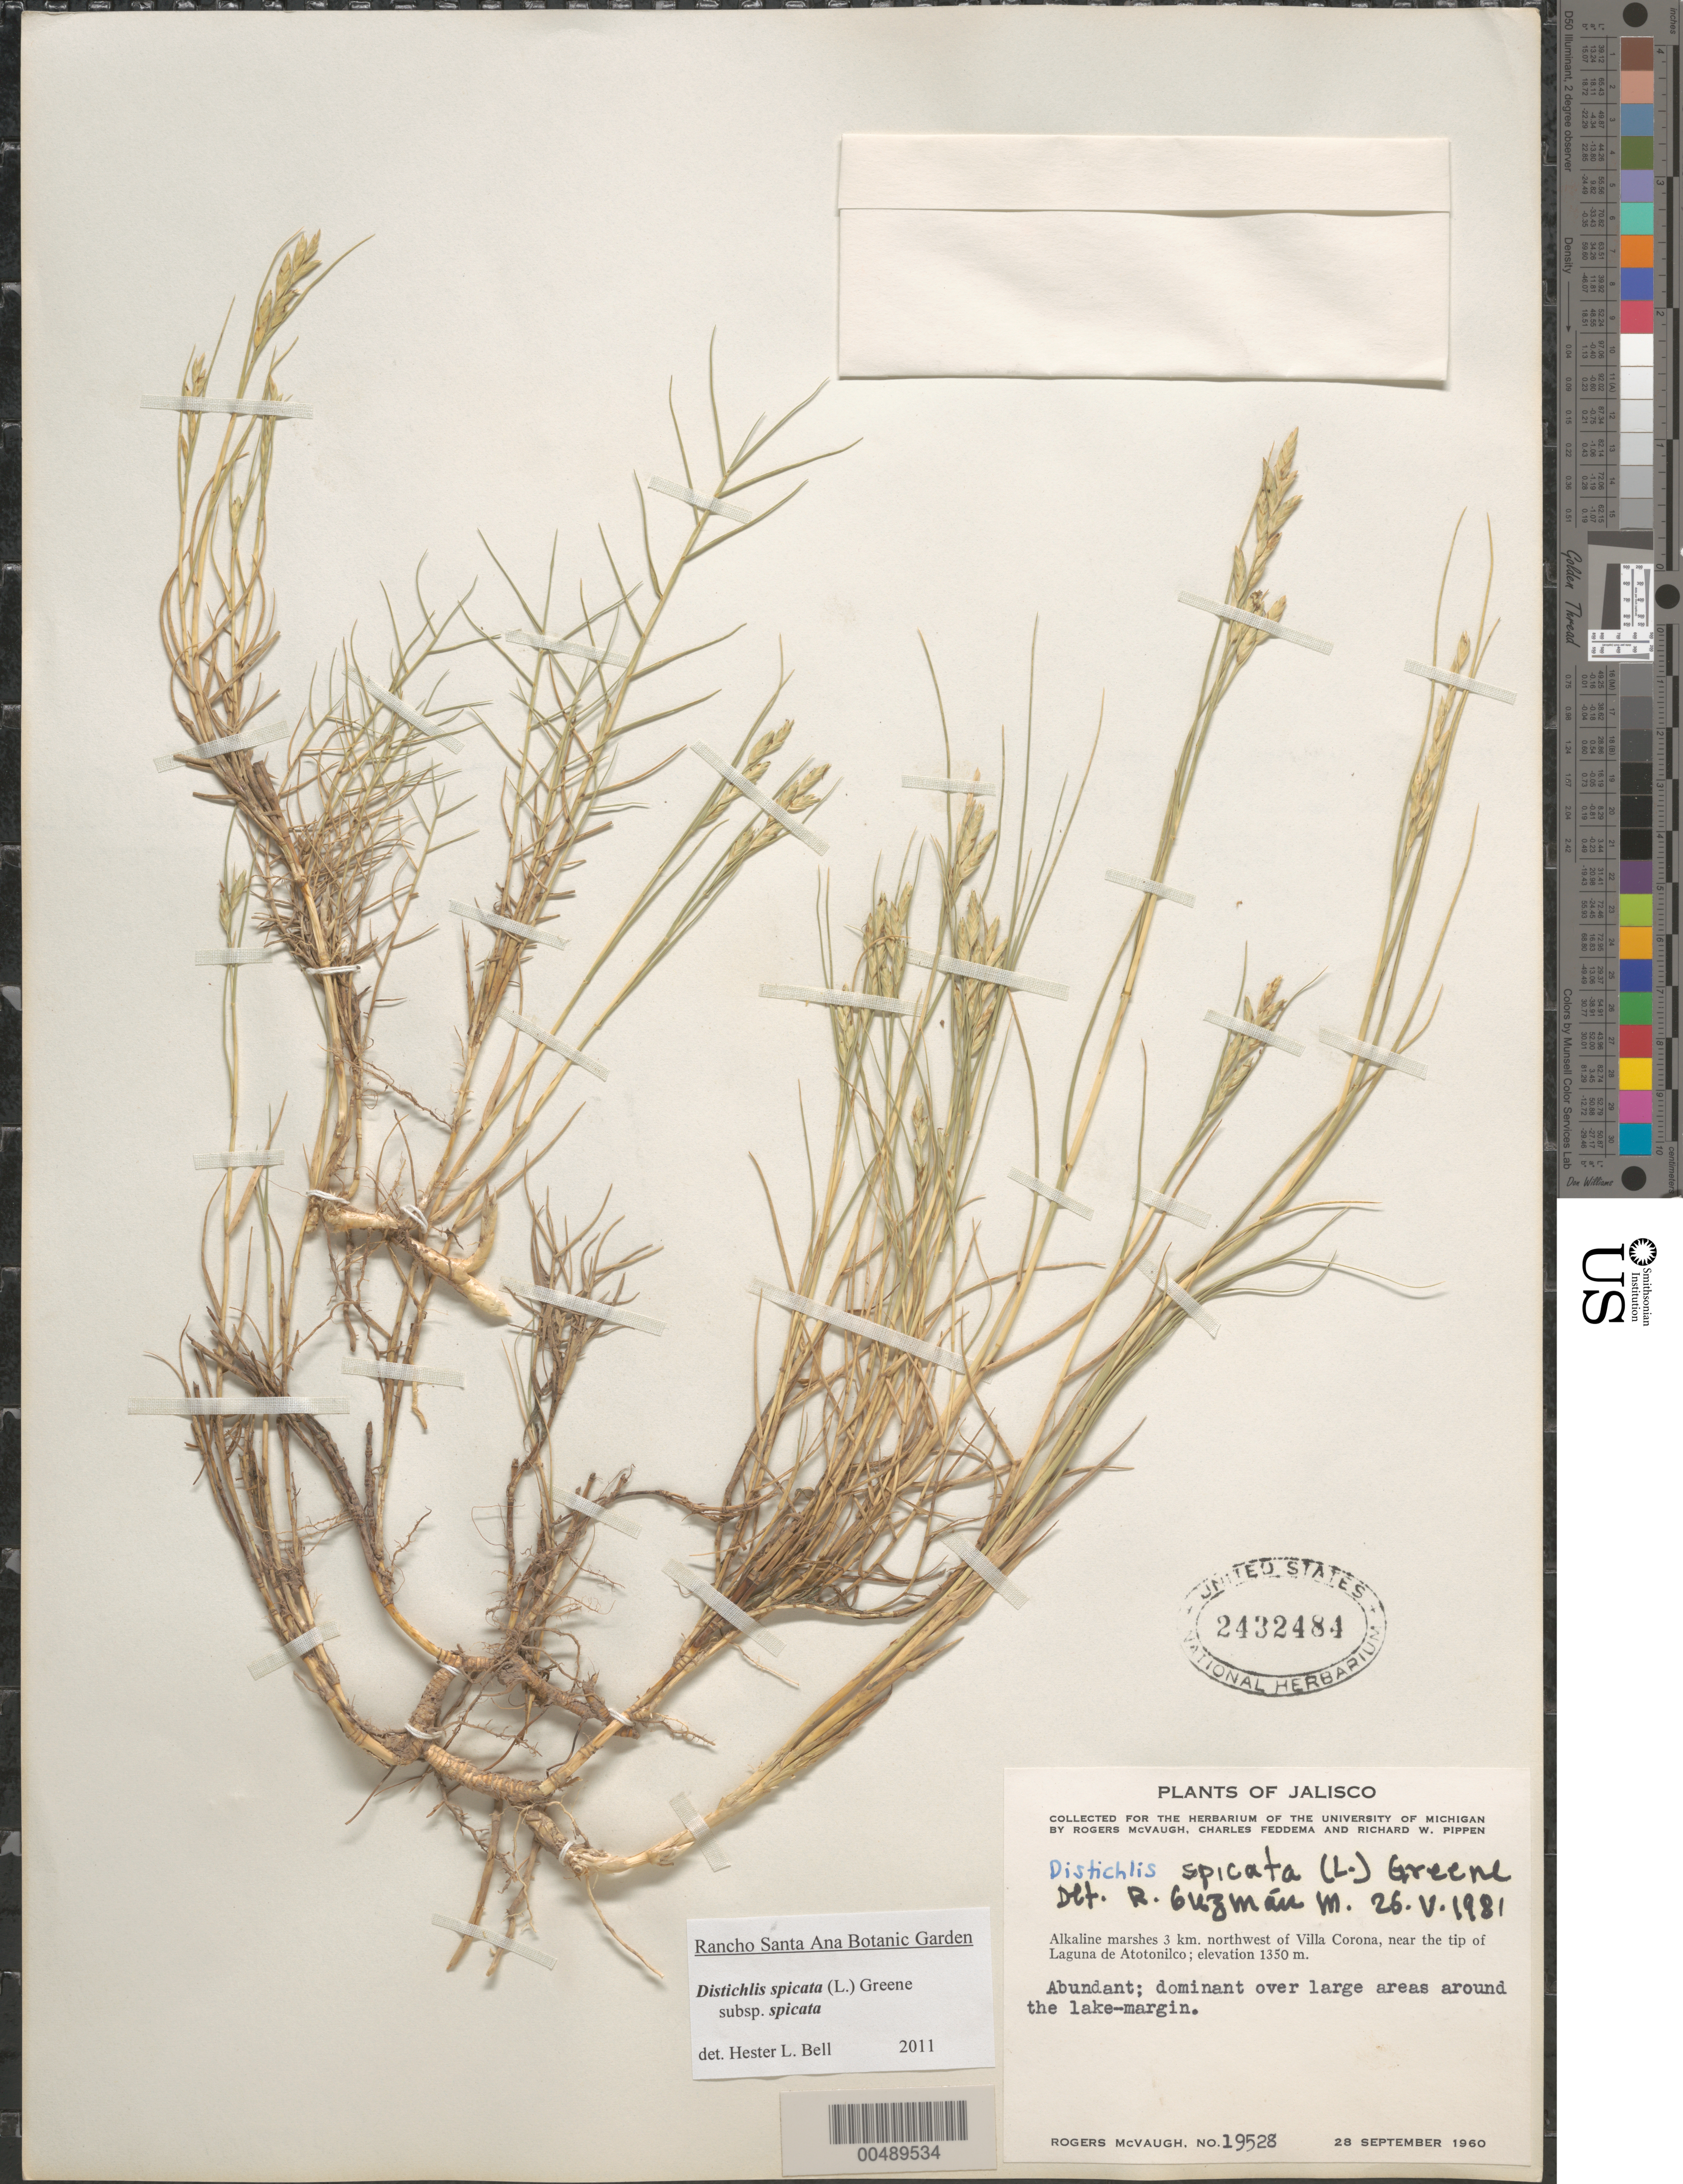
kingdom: Plantae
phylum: Tracheophyta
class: Liliopsida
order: Poales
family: Poaceae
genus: Distichlis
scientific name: Distichlis spicata subsp. spicata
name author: (L.) Greene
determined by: Bell, H. L.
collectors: R. McVaugh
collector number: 19528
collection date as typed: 28 Sep 1960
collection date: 1960-09-28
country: Mexico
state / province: Jalisco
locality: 3 km NW of Villa Corona, near the tip of Laguna de Atotonilco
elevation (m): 1350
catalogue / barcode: US 2432484